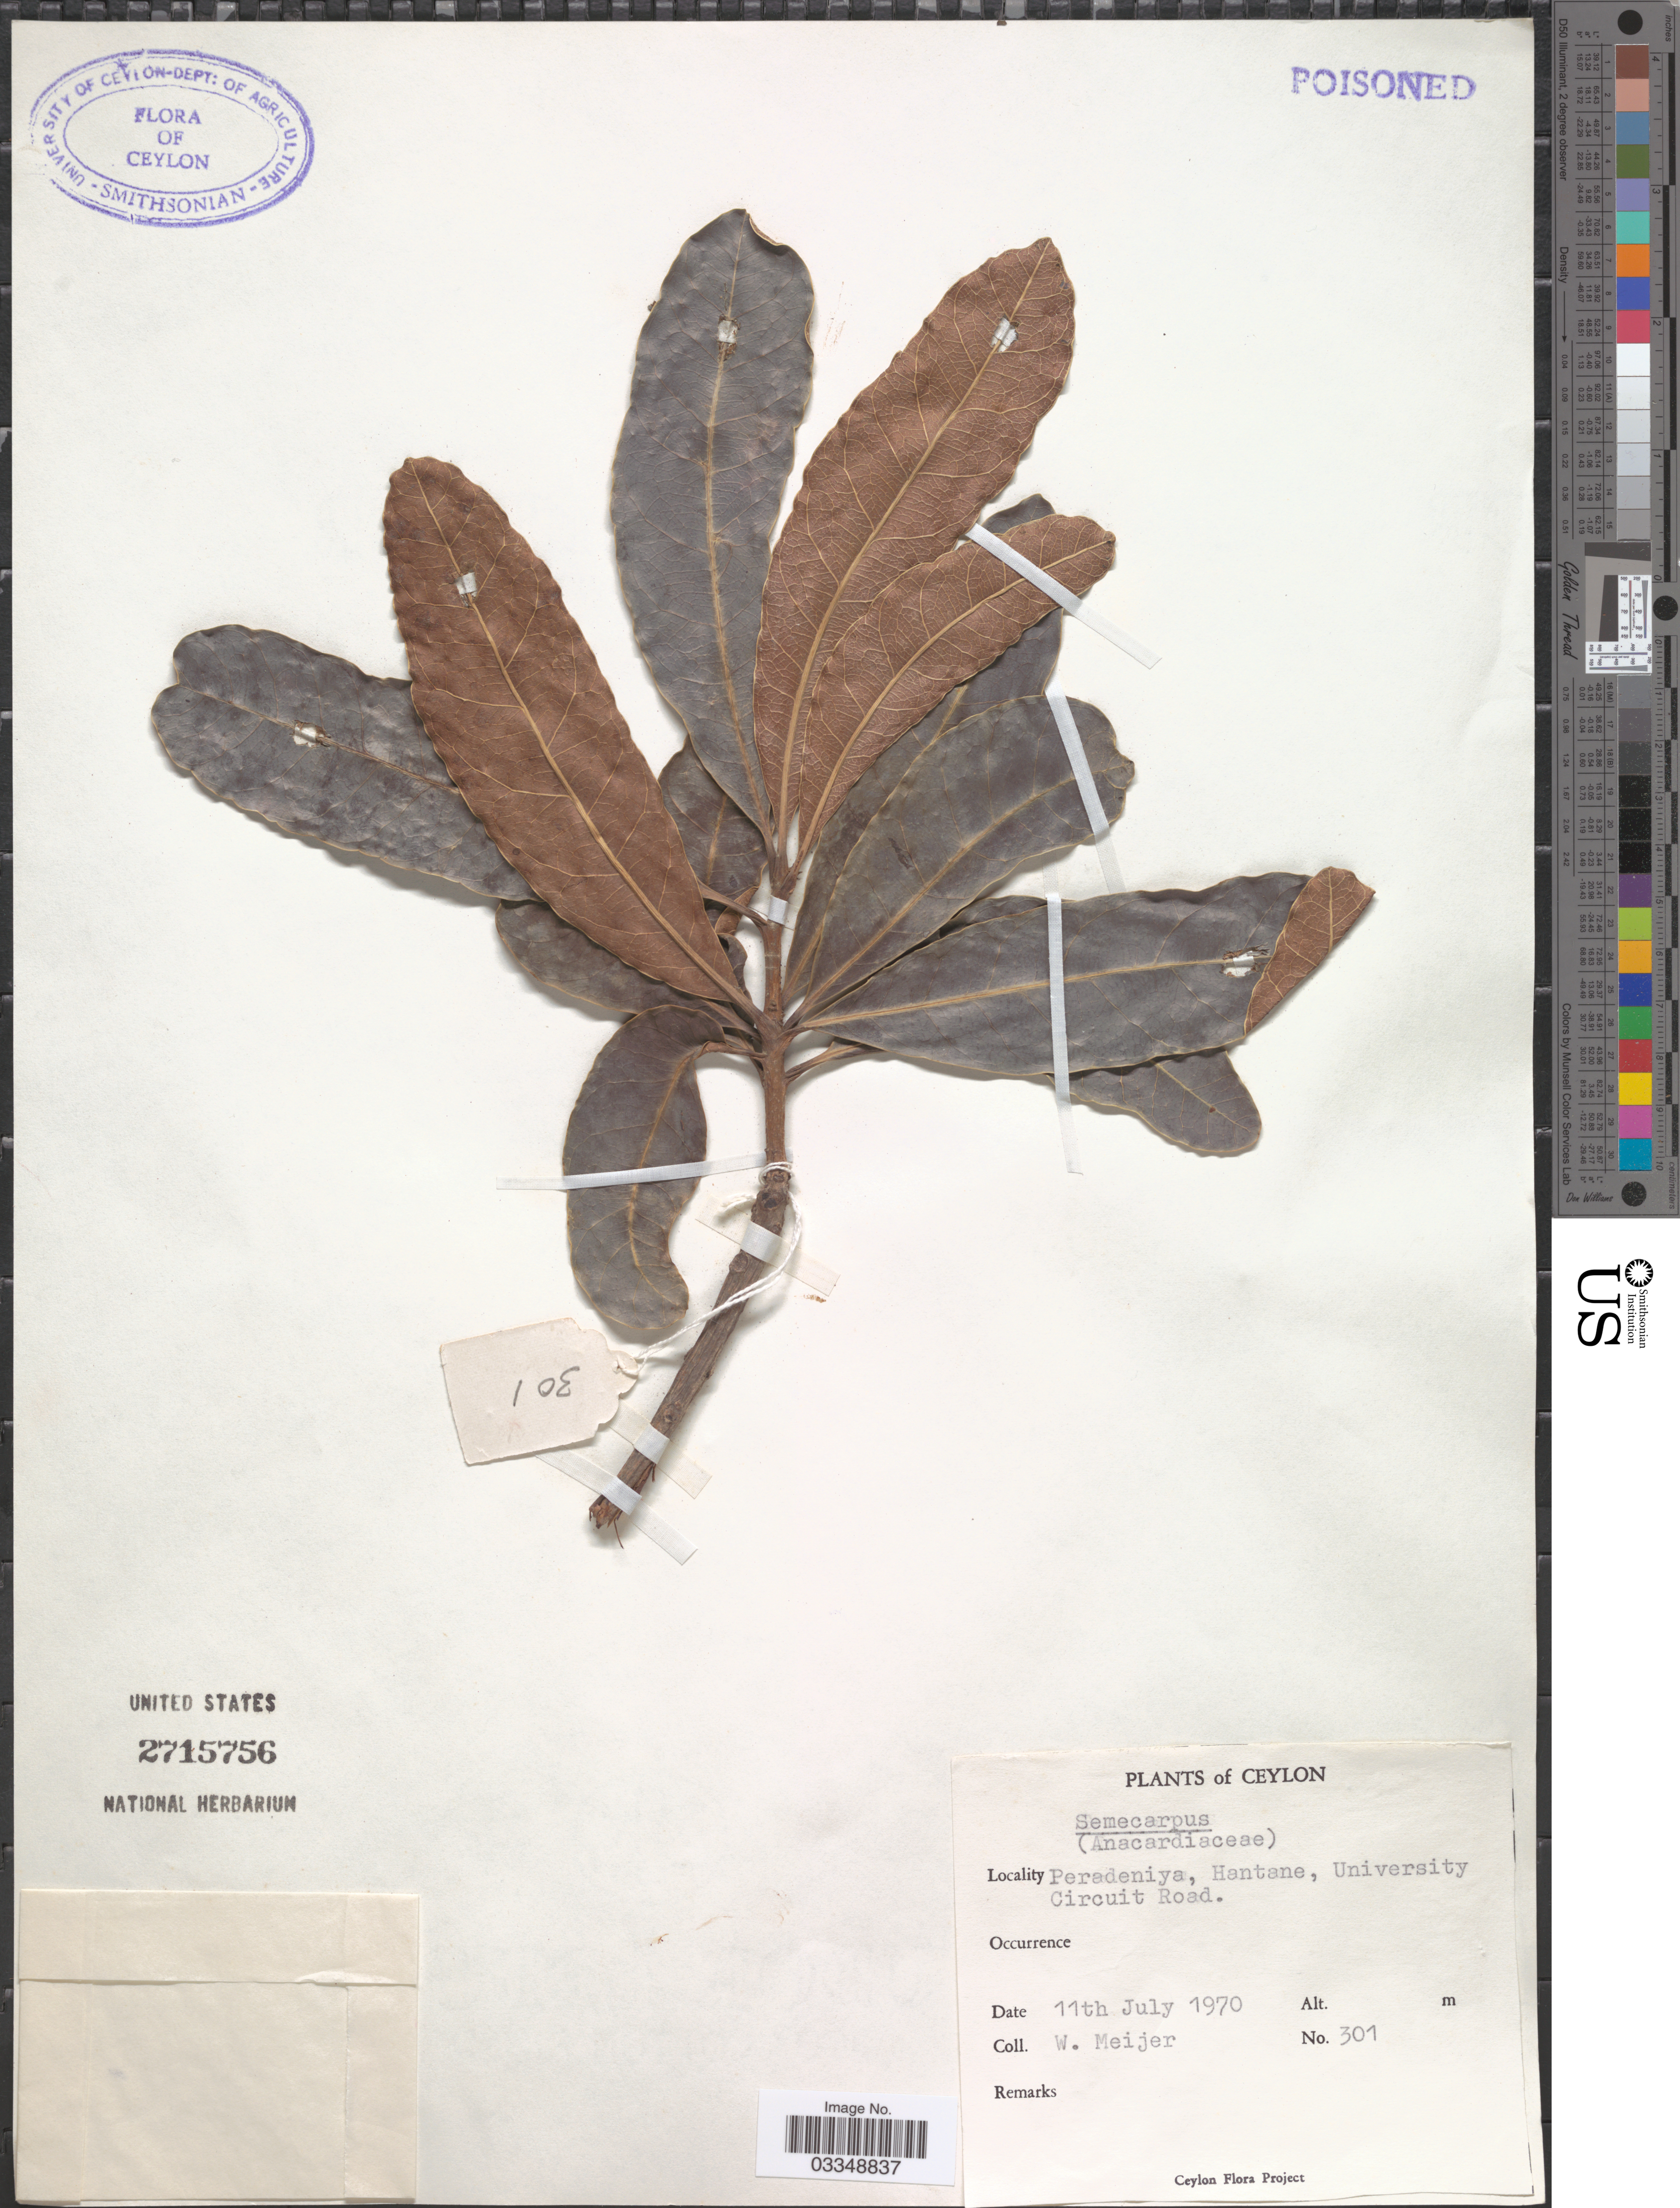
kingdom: Plantae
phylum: Tracheophyta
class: Magnoliopsida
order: Sapindales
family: Anacardiaceae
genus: Semecarpus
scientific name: Semecarpus sp.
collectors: W. Meijer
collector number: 301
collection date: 1970-07-11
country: Sri Lanka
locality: Ceylon. Peradeniya, Hantane, University Circuit Road.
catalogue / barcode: US 2715756